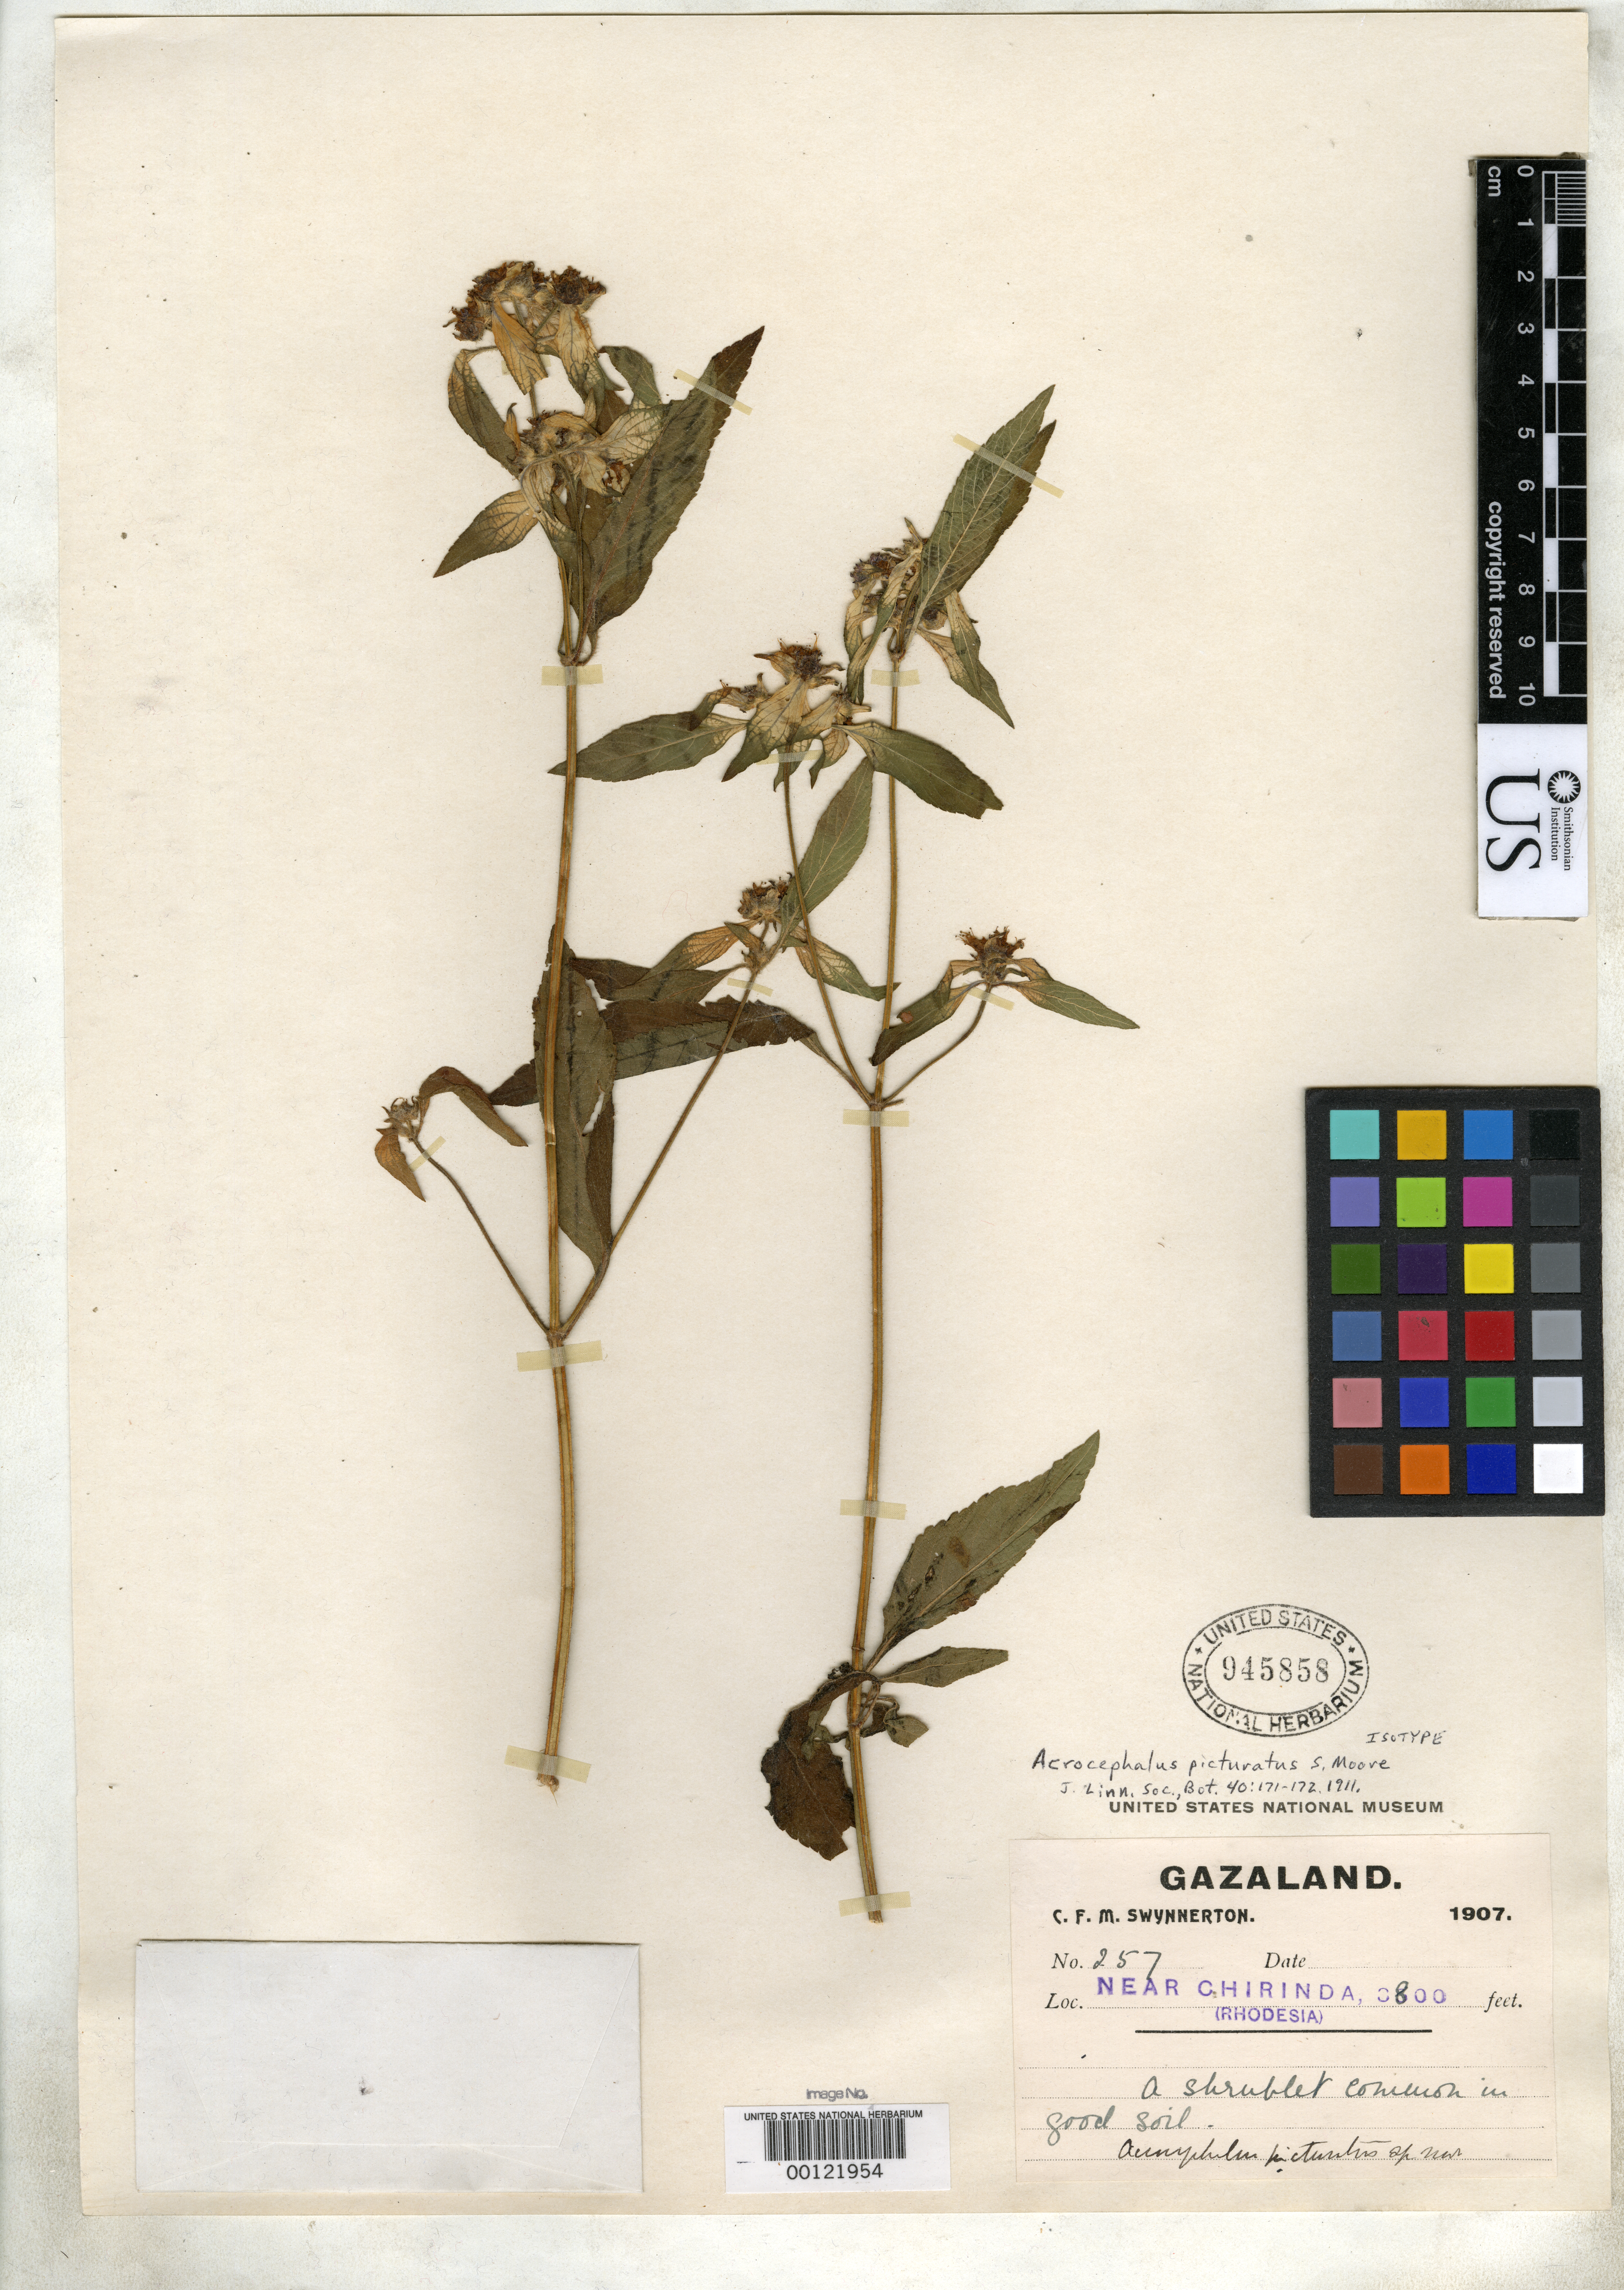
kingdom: Plantae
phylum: Tracheophyta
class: Magnoliopsida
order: Lamiales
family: Lamiaceae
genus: Acrocephalus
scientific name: Acrocephalus picturatus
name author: S. Moore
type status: Isotype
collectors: C. Swynnerton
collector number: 257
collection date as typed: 1907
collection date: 1907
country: Zimbabwe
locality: Near Chirinda; alt. 3800 ft.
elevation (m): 1158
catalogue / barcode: US 954858